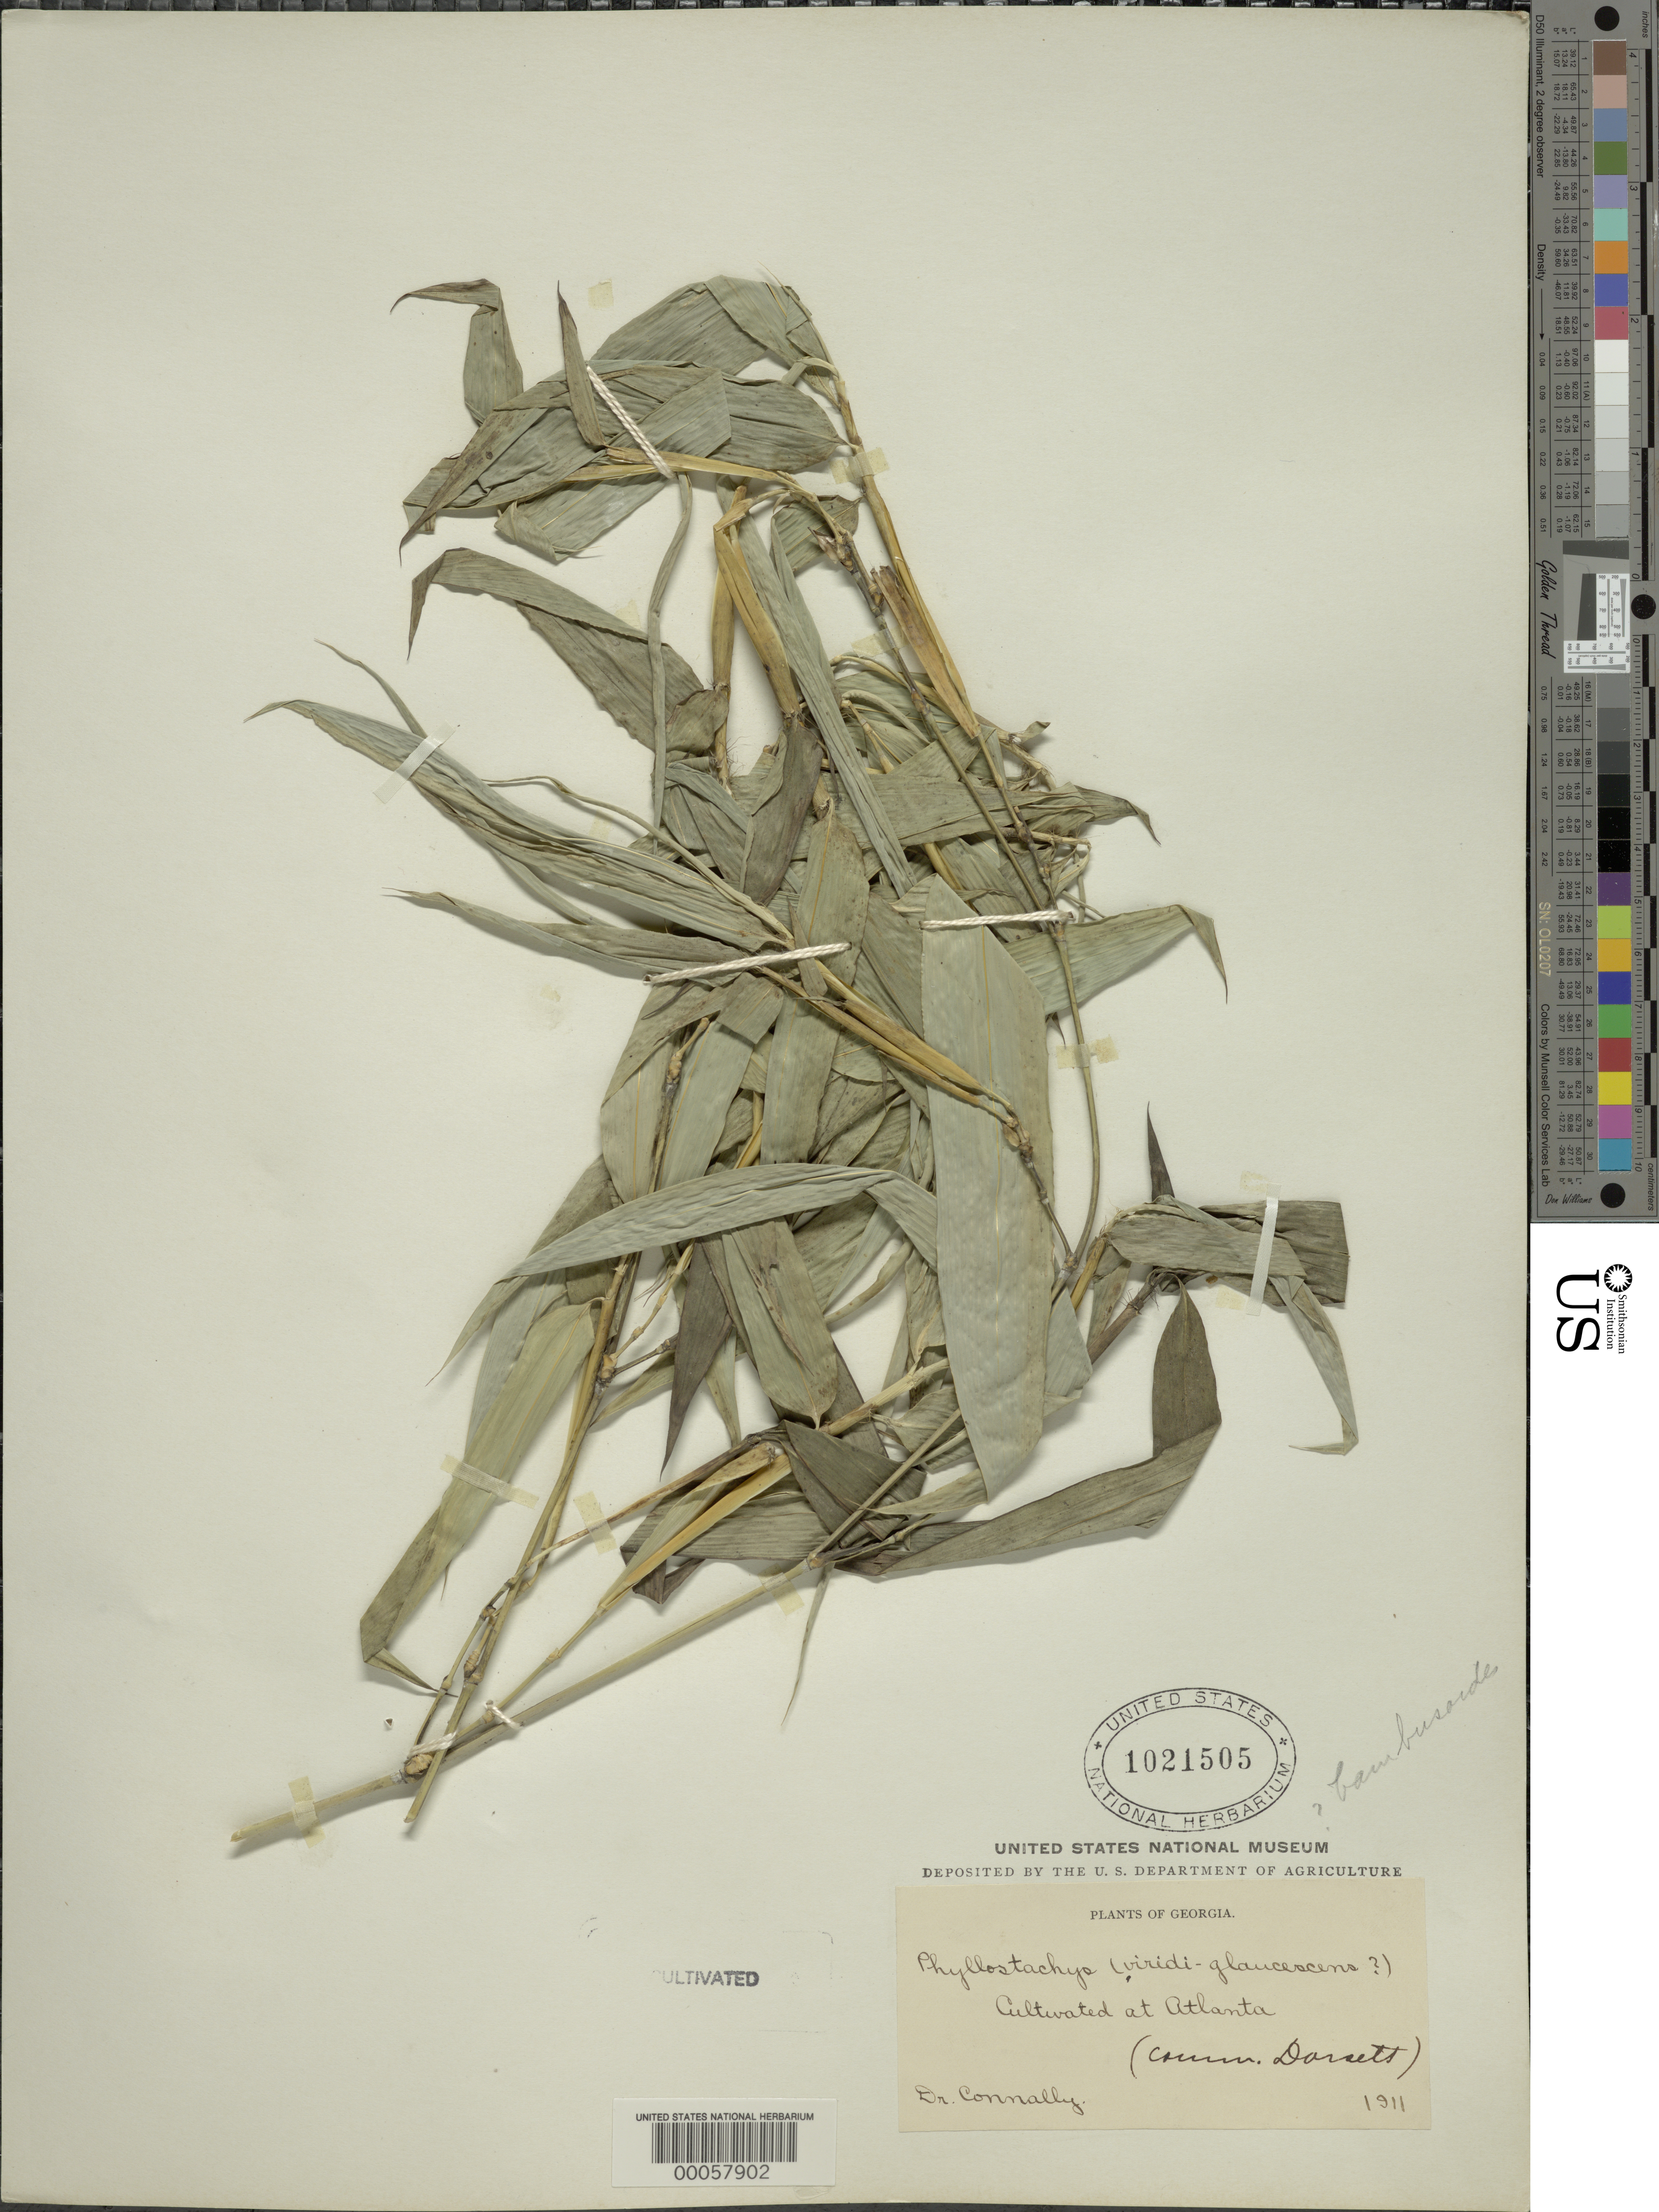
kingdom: Plantae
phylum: Tracheophyta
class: Liliopsida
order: Poales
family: Poaceae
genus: Phyllostachys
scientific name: Phyllostachys bambusoides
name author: Siebold & Zucc.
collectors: -. Connally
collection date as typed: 1911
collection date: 1911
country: United States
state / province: Florida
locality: Southern Florida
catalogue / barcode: US 1021505